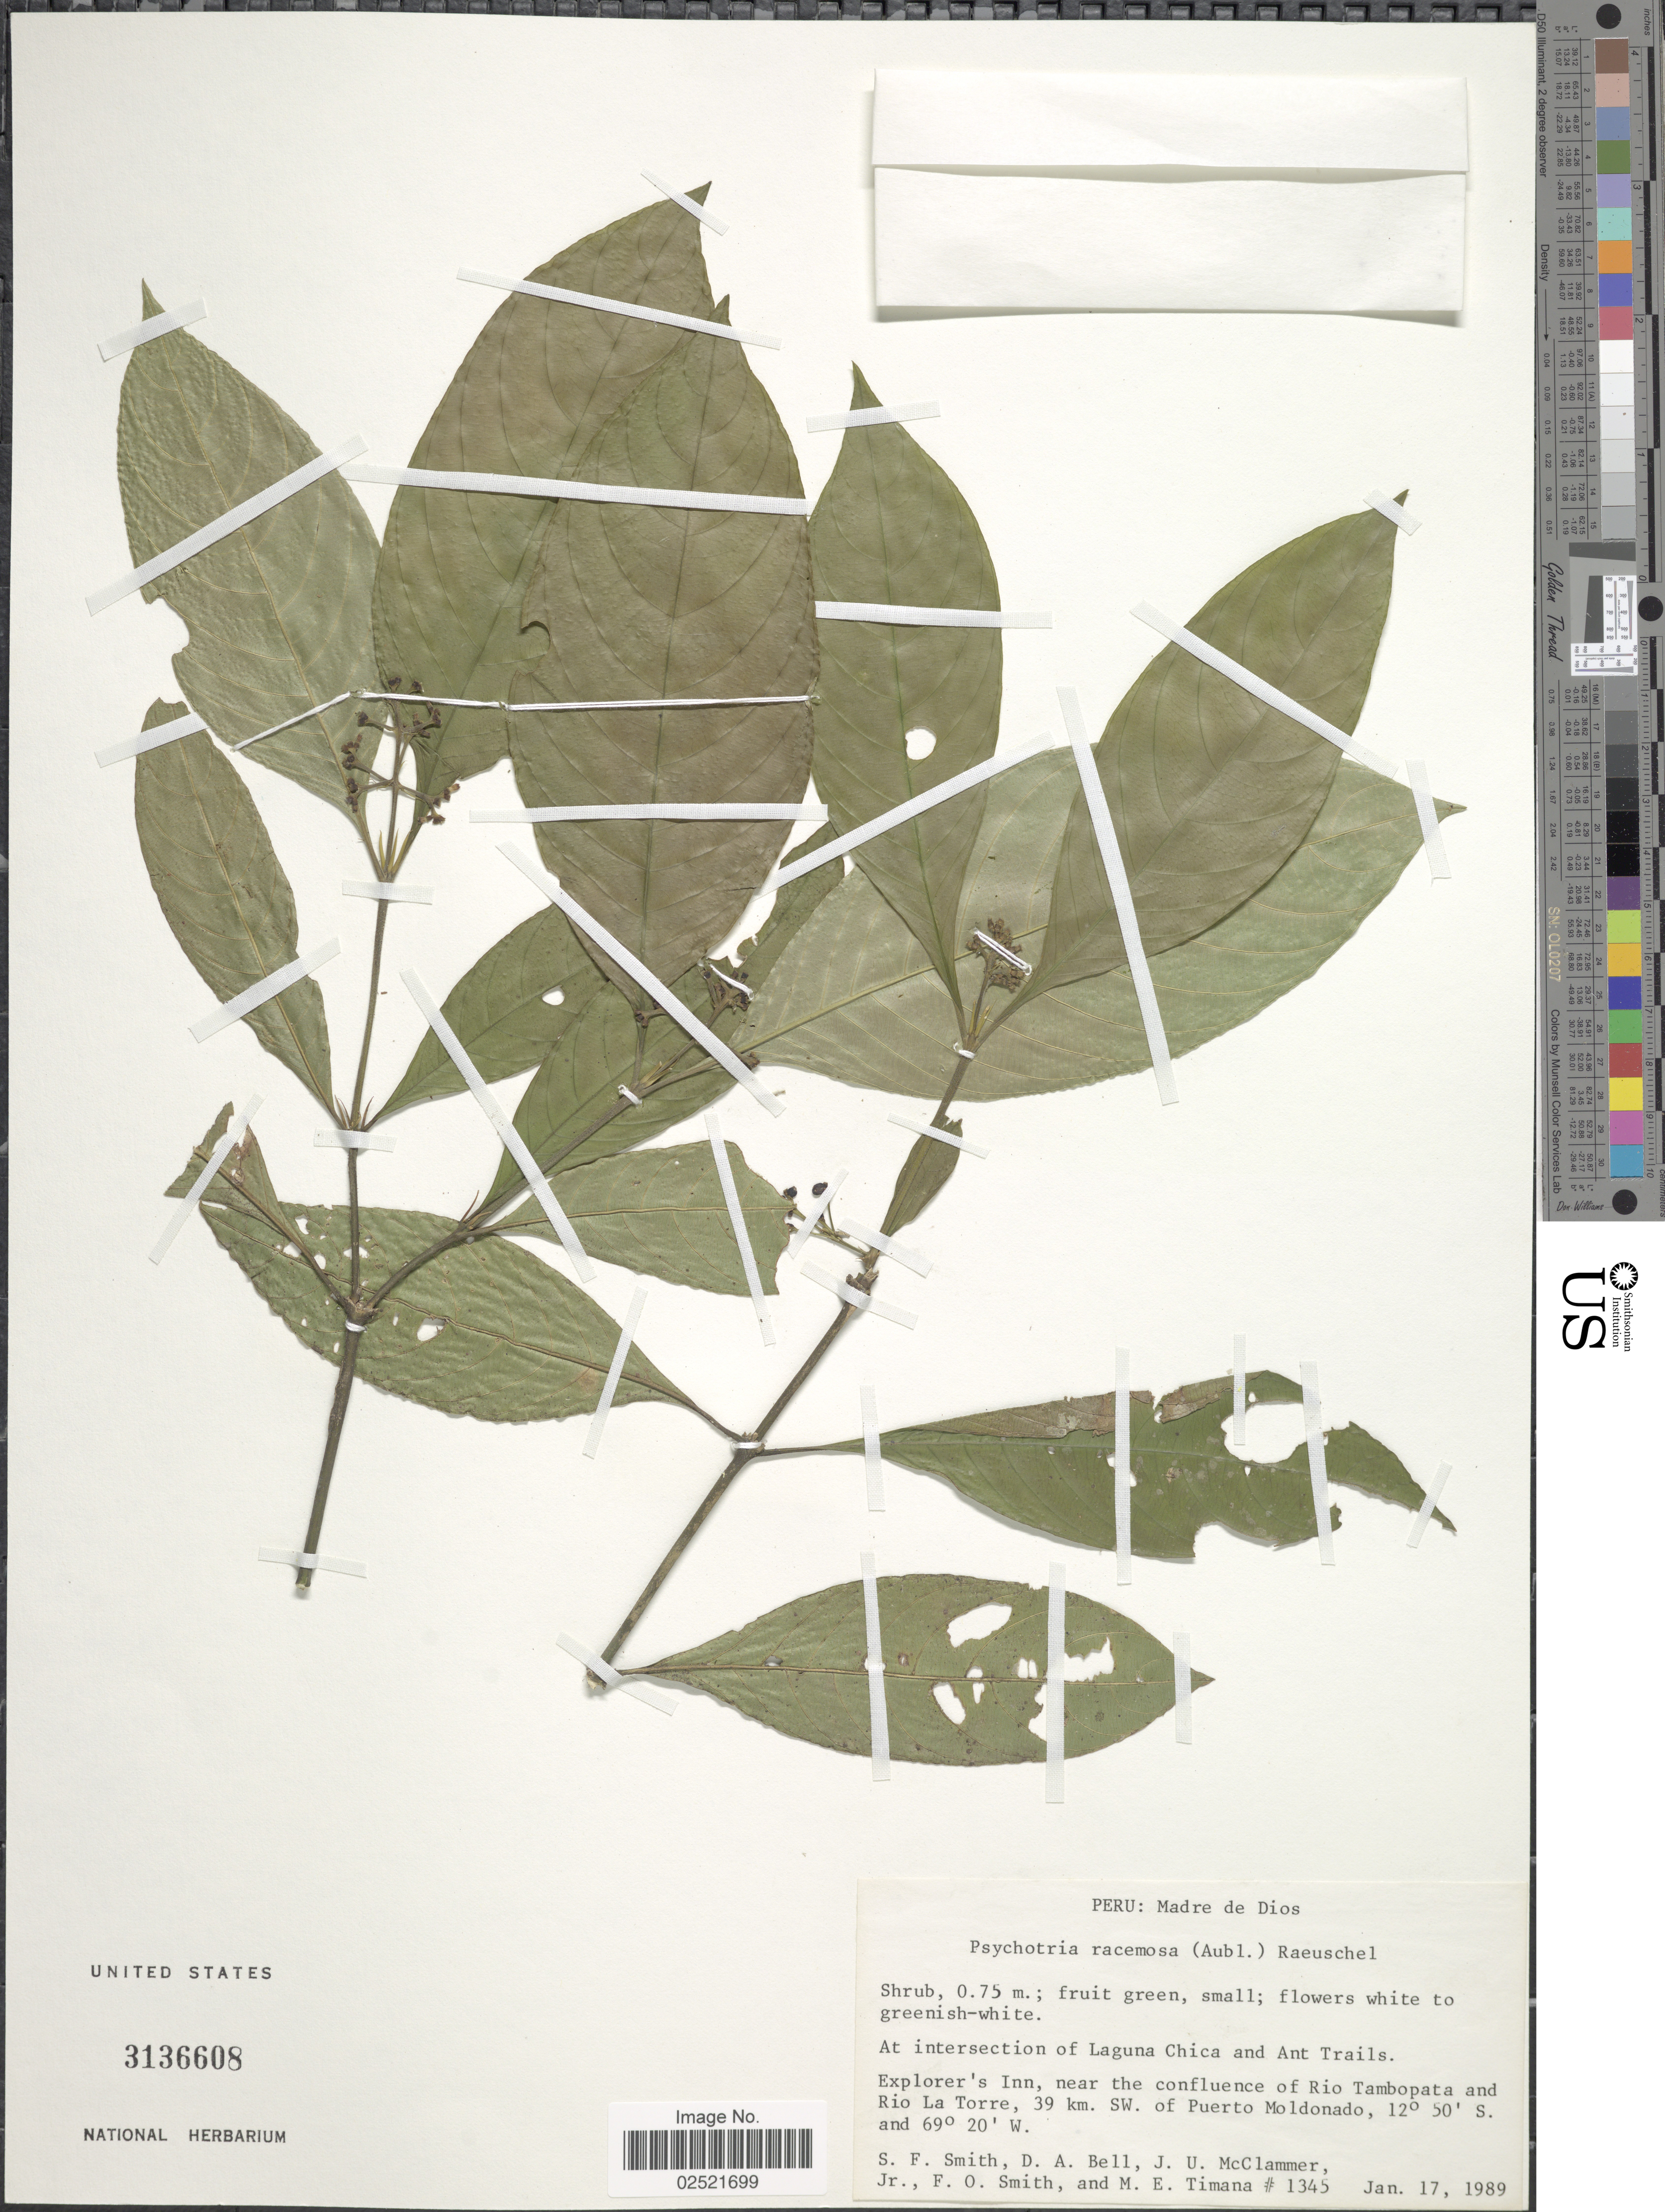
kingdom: Plantae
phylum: Tracheophyta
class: Magnoliopsida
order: Gentianales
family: Rubiaceae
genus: Psychotria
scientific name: Psychotria racemosa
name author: (Aubl.) Raeuschel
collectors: S.F. Smith, D. A. Bell, J. McClammer Jr. & F. Smith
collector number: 1345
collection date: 1989-01-17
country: Peru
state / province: Madre de Dios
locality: Intersection of Laguna Chica and Ant Trails, Explorer's Inn, near the confluence of Rio Tambopata and Rio La Torre, 39 km SW of Puerto Moldonado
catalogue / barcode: US 3136608